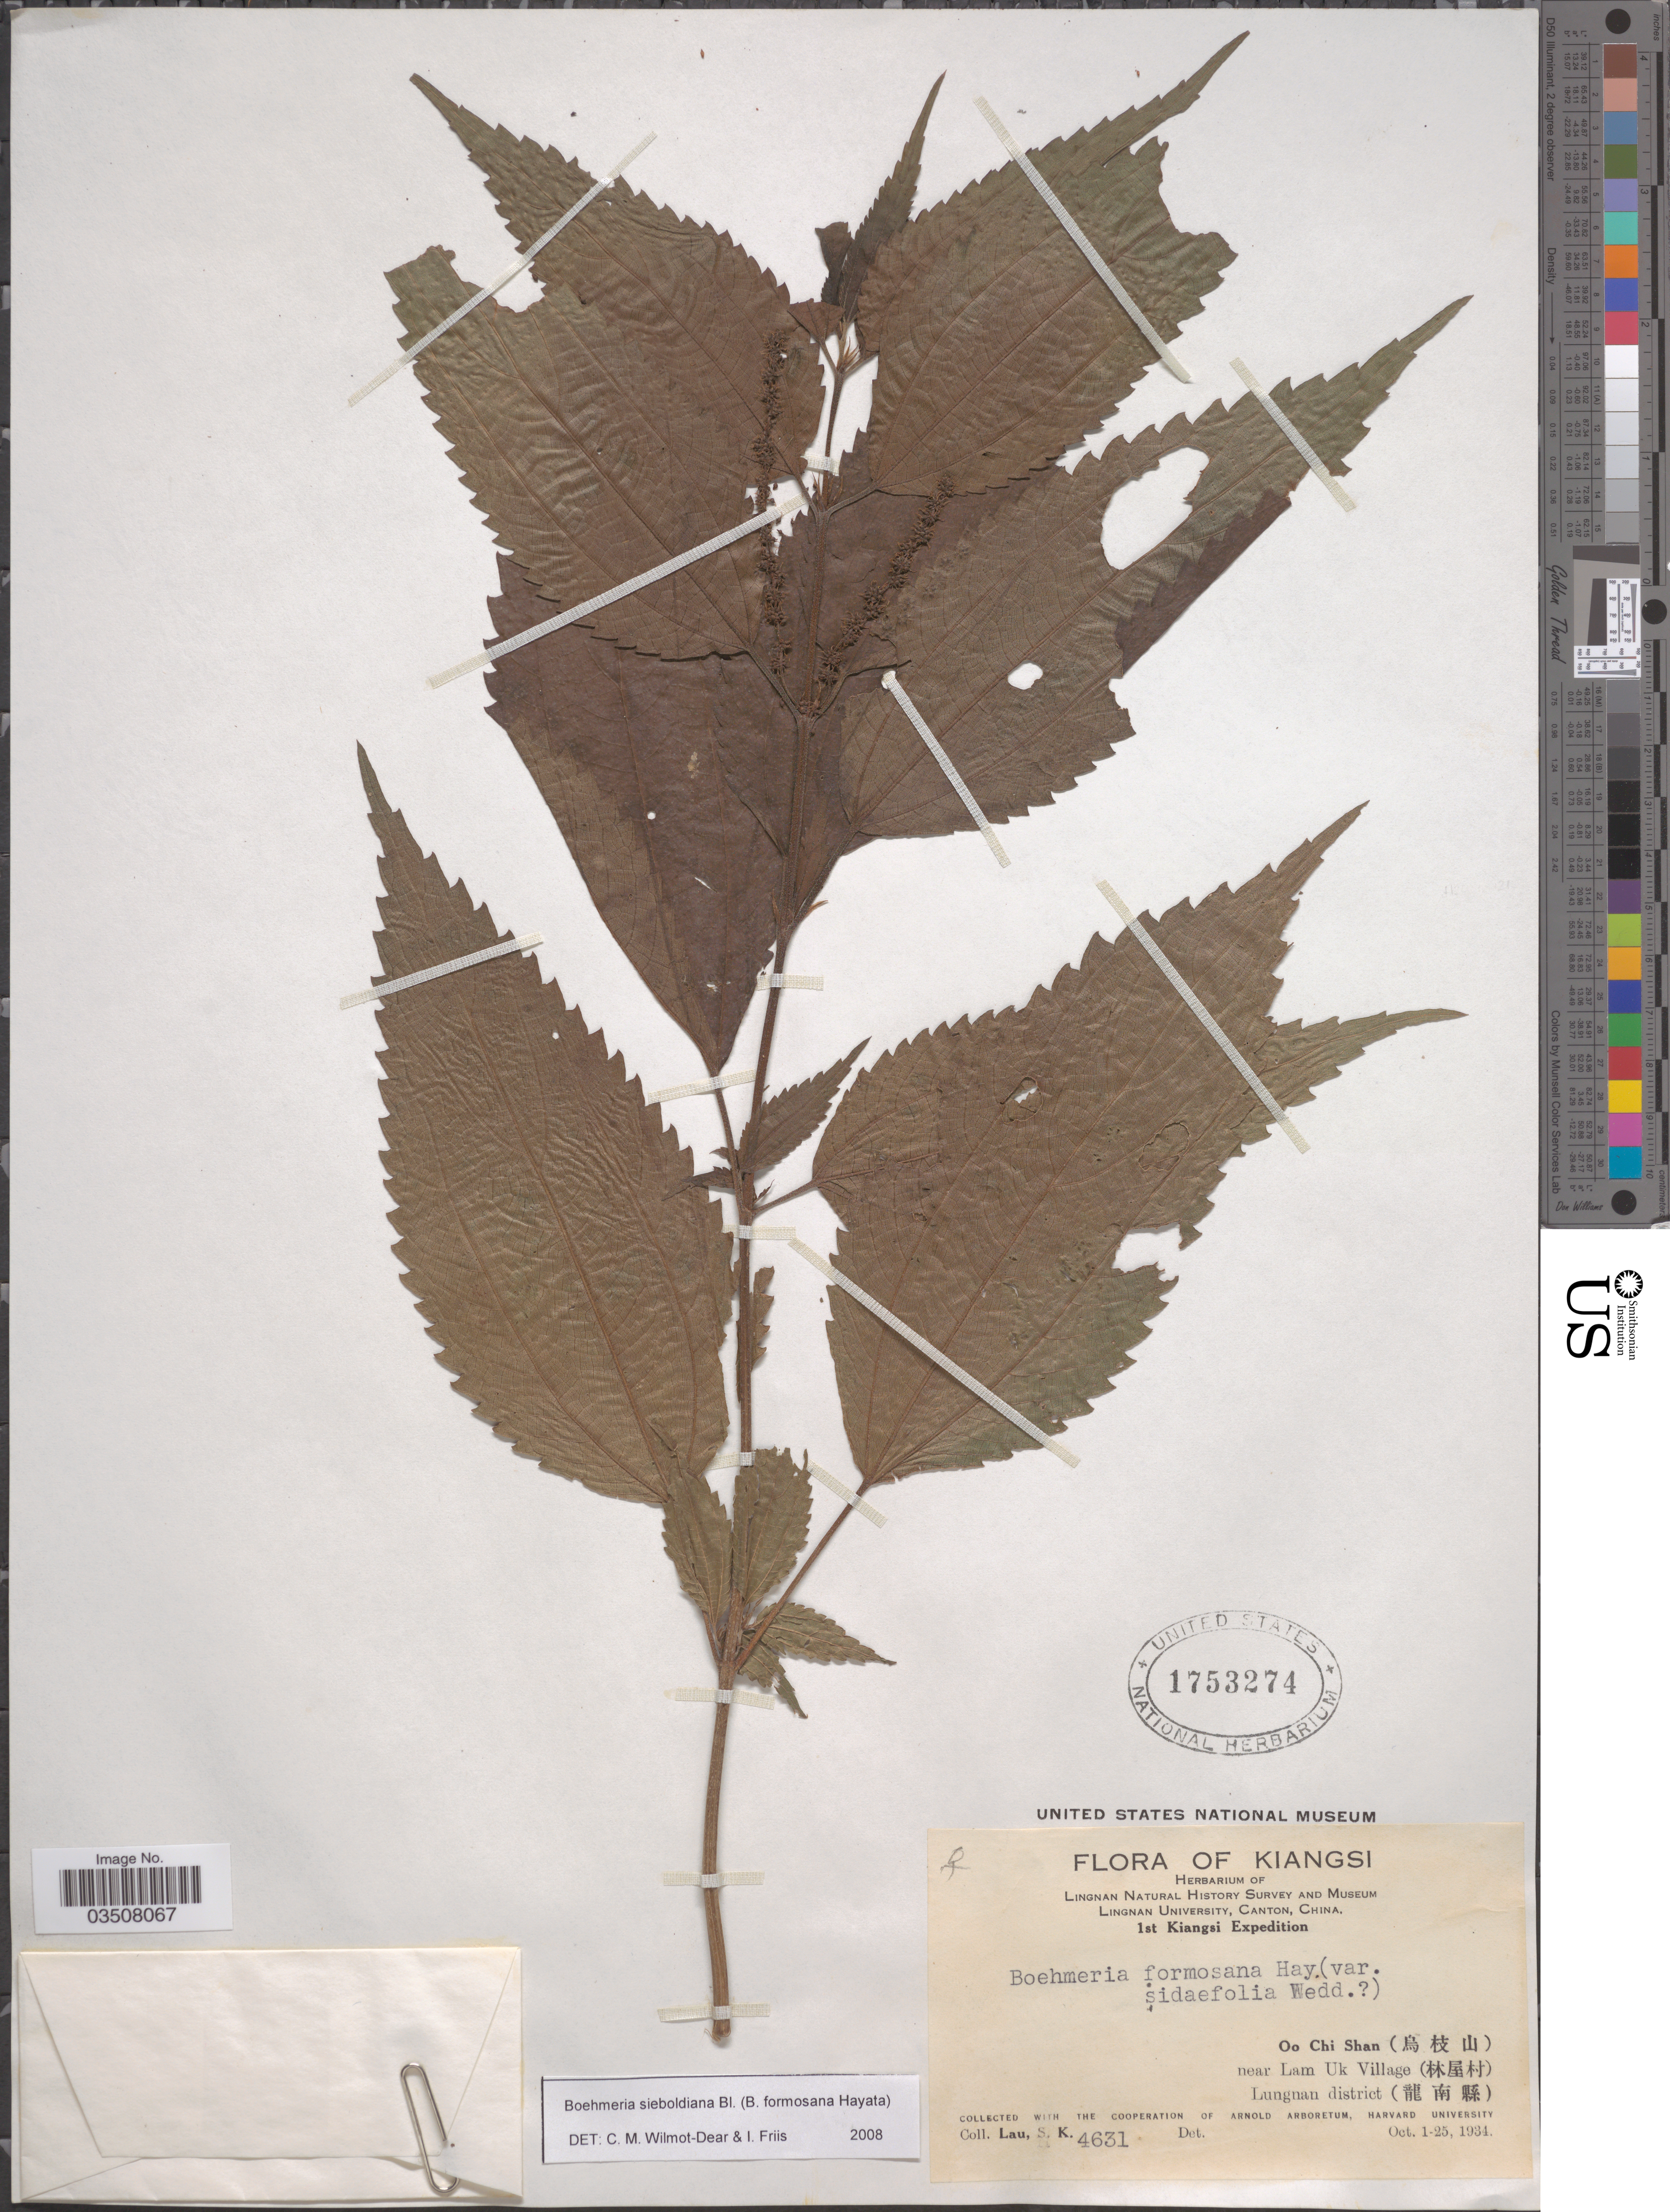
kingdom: Plantae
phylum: Tracheophyta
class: Magnoliopsida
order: Rosales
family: Urticaceae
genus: Boehmeria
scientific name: Boehmeria sieboldiana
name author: Blume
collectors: S. K. Lau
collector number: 4631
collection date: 1934-10-01/1934-10-25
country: China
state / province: Jiangxi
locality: Kiangsi. Oo Chi Shan (X), near Lam Uk Village (X), Lungnan district (X).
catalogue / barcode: US 1753274